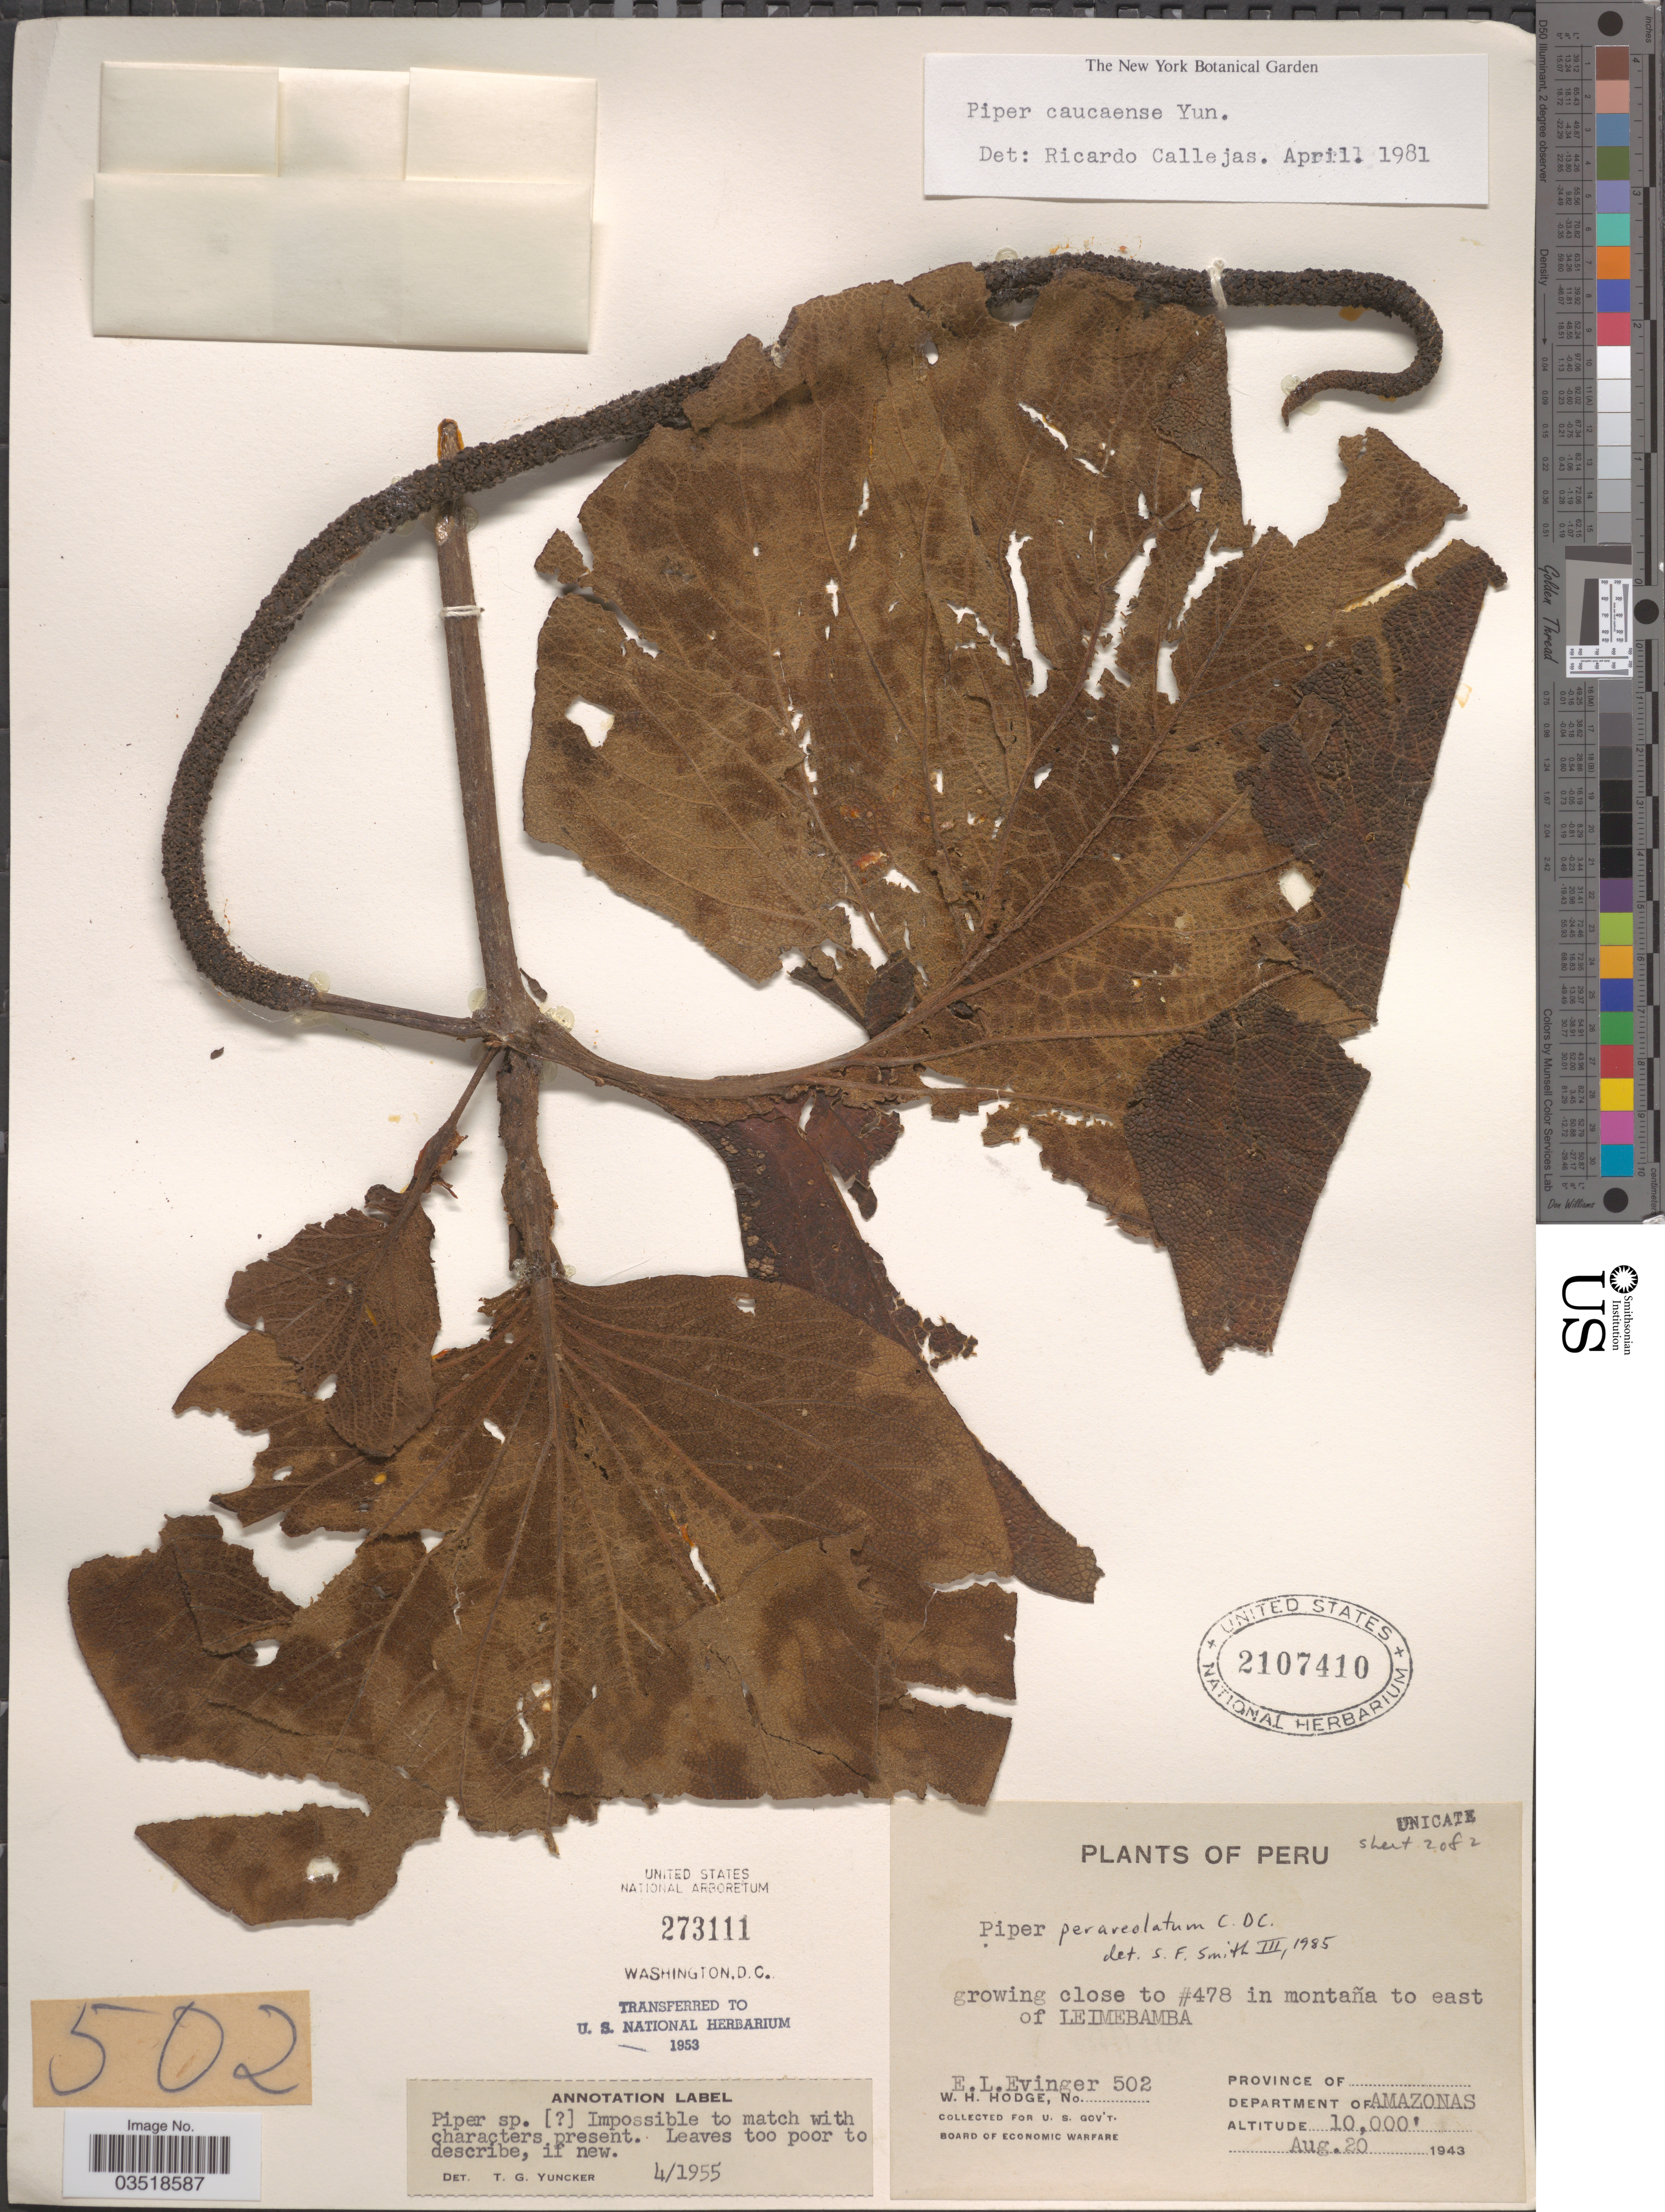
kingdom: Plantae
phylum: Tracheophyta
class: Magnoliopsida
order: Piperales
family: Piperaceae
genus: Piper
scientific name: Piper perareolatum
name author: C. DC.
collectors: E. Evinger & W. Hodge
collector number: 502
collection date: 1943-08-20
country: Peru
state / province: Amazonas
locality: In montaña to east of Leimebamba. Department of Amazonas.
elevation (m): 3048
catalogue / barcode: US 2107410